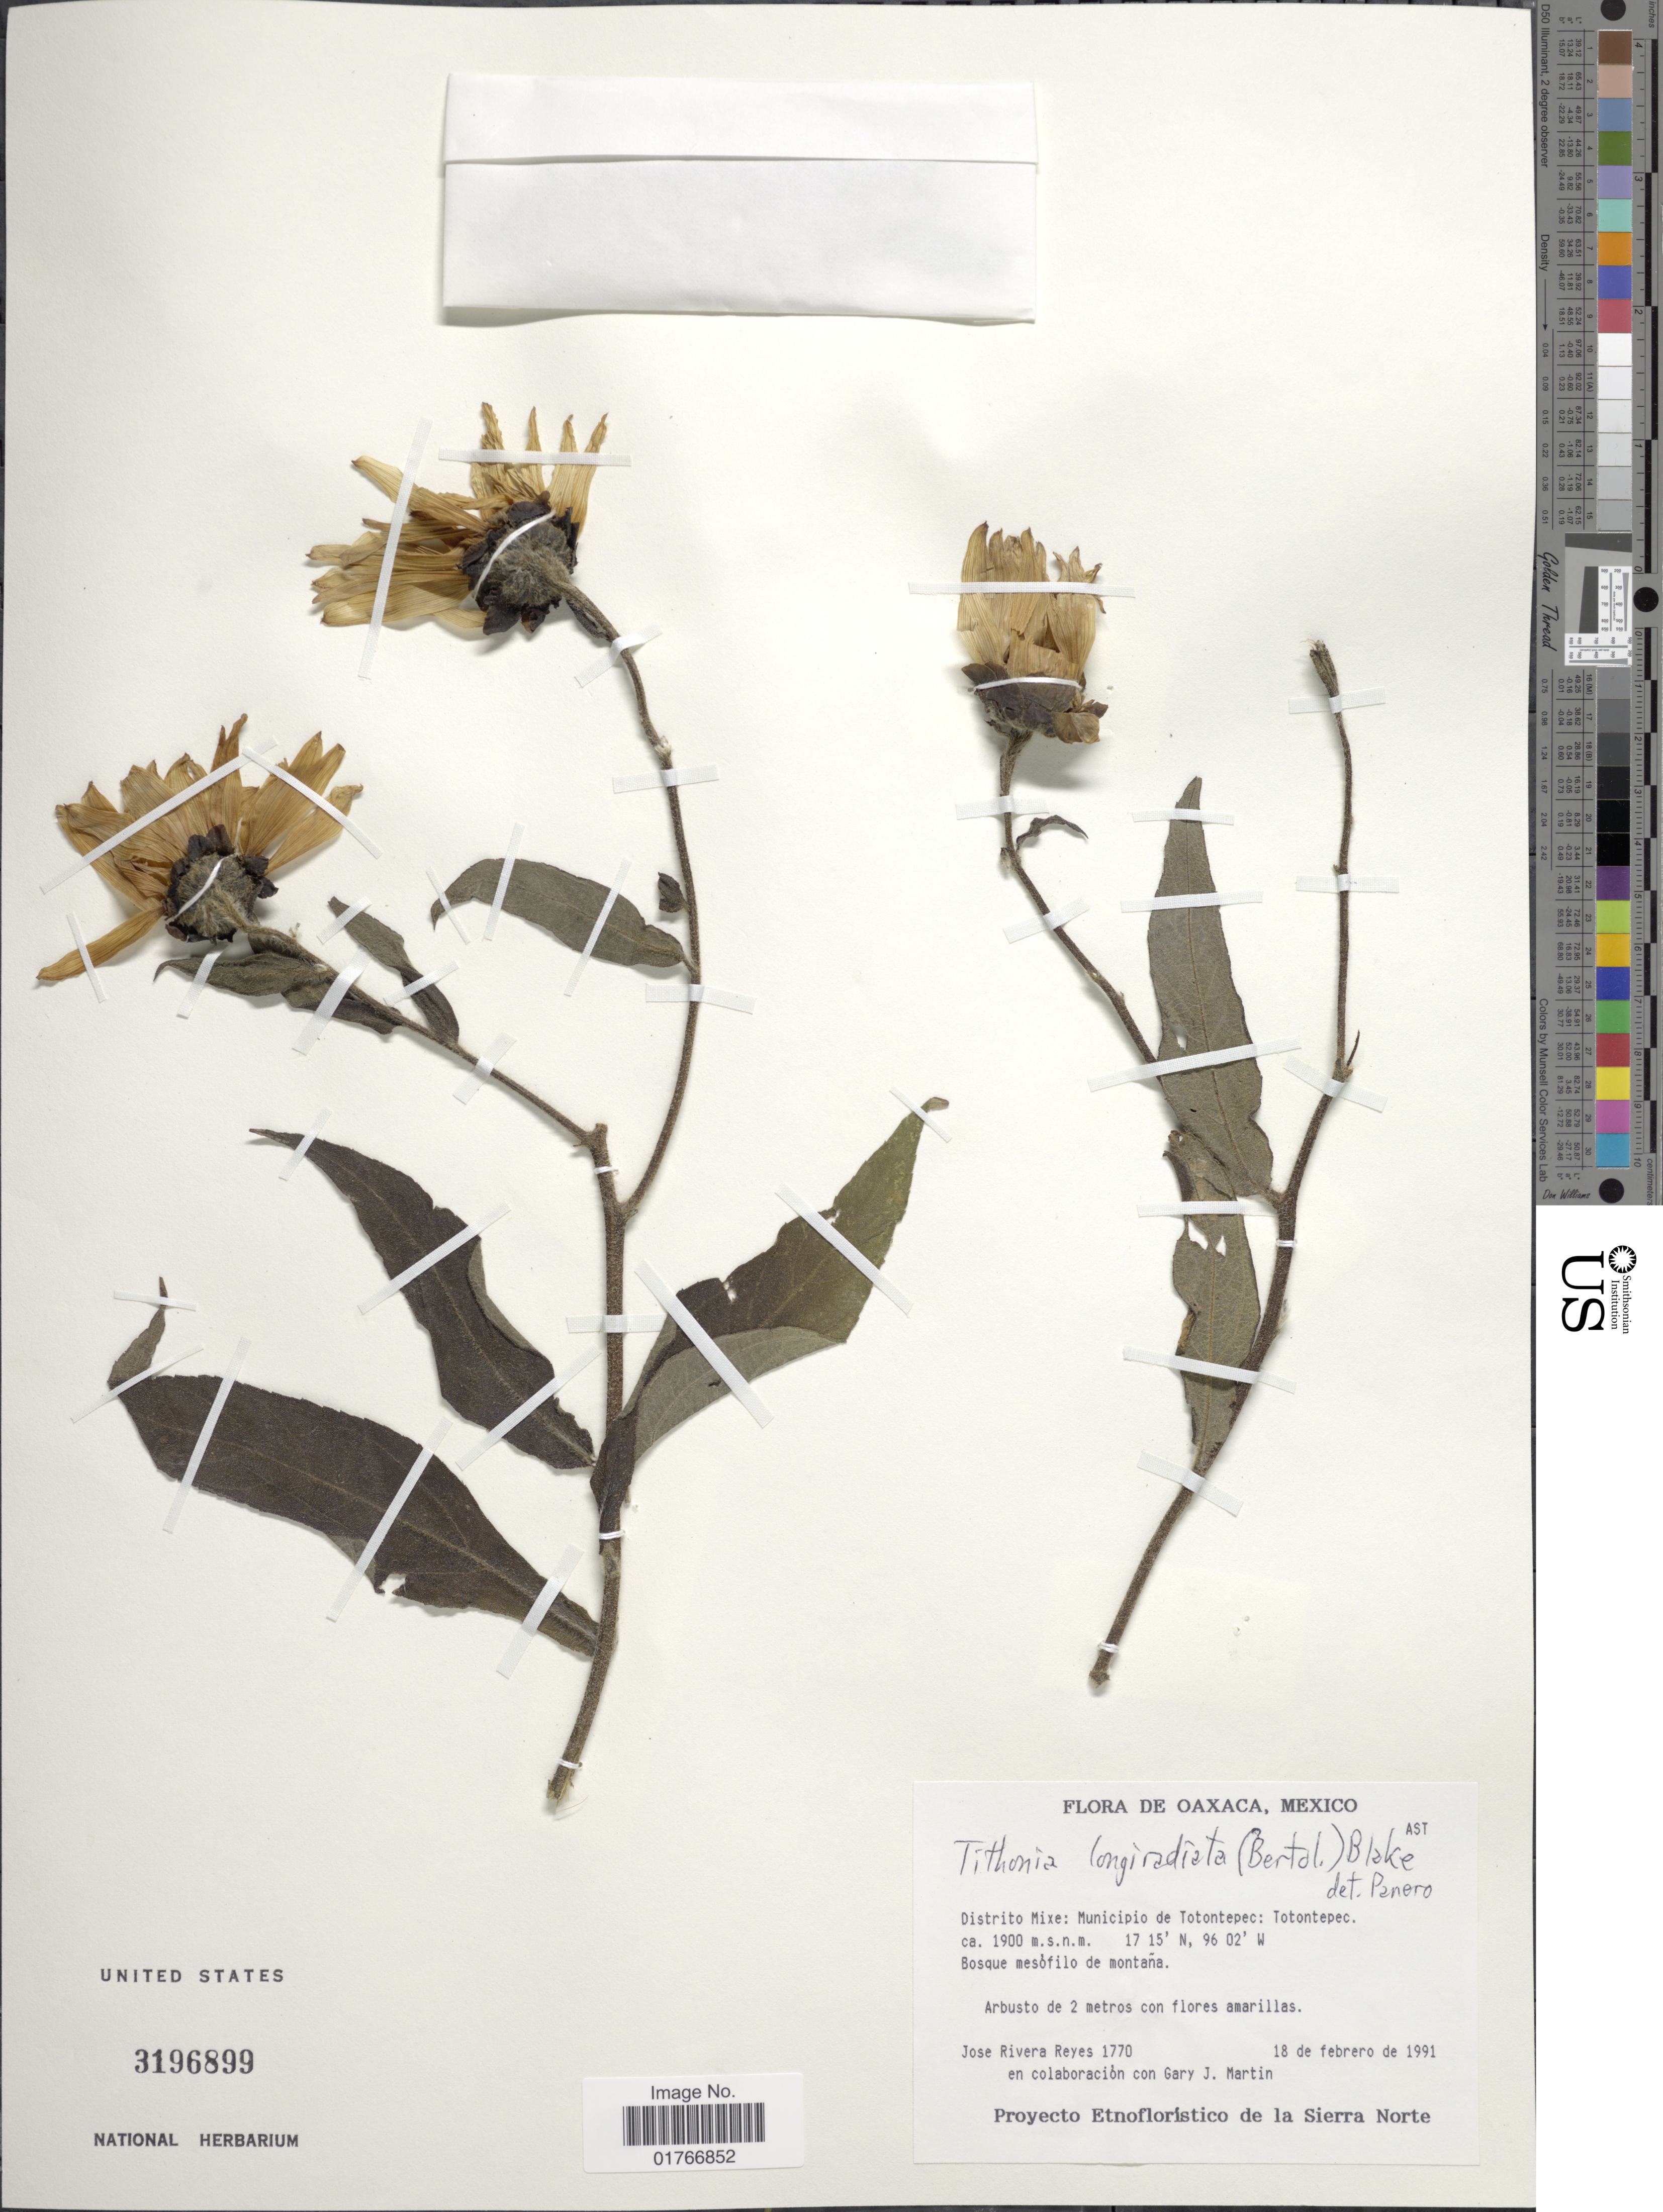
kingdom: Plantae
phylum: Tracheophyta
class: Magnoliopsida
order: Asterales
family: Asteraceae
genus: Tithonia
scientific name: Tithonia longiradiata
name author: (Bertol.) S.F. Blake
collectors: J. Reyes & G. J. Martin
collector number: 1770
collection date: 1991-02-18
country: Mexico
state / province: Oaxaca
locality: Distrito Mixe, Municipio de Totontepec, Totontepec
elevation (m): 1900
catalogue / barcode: US 3196899